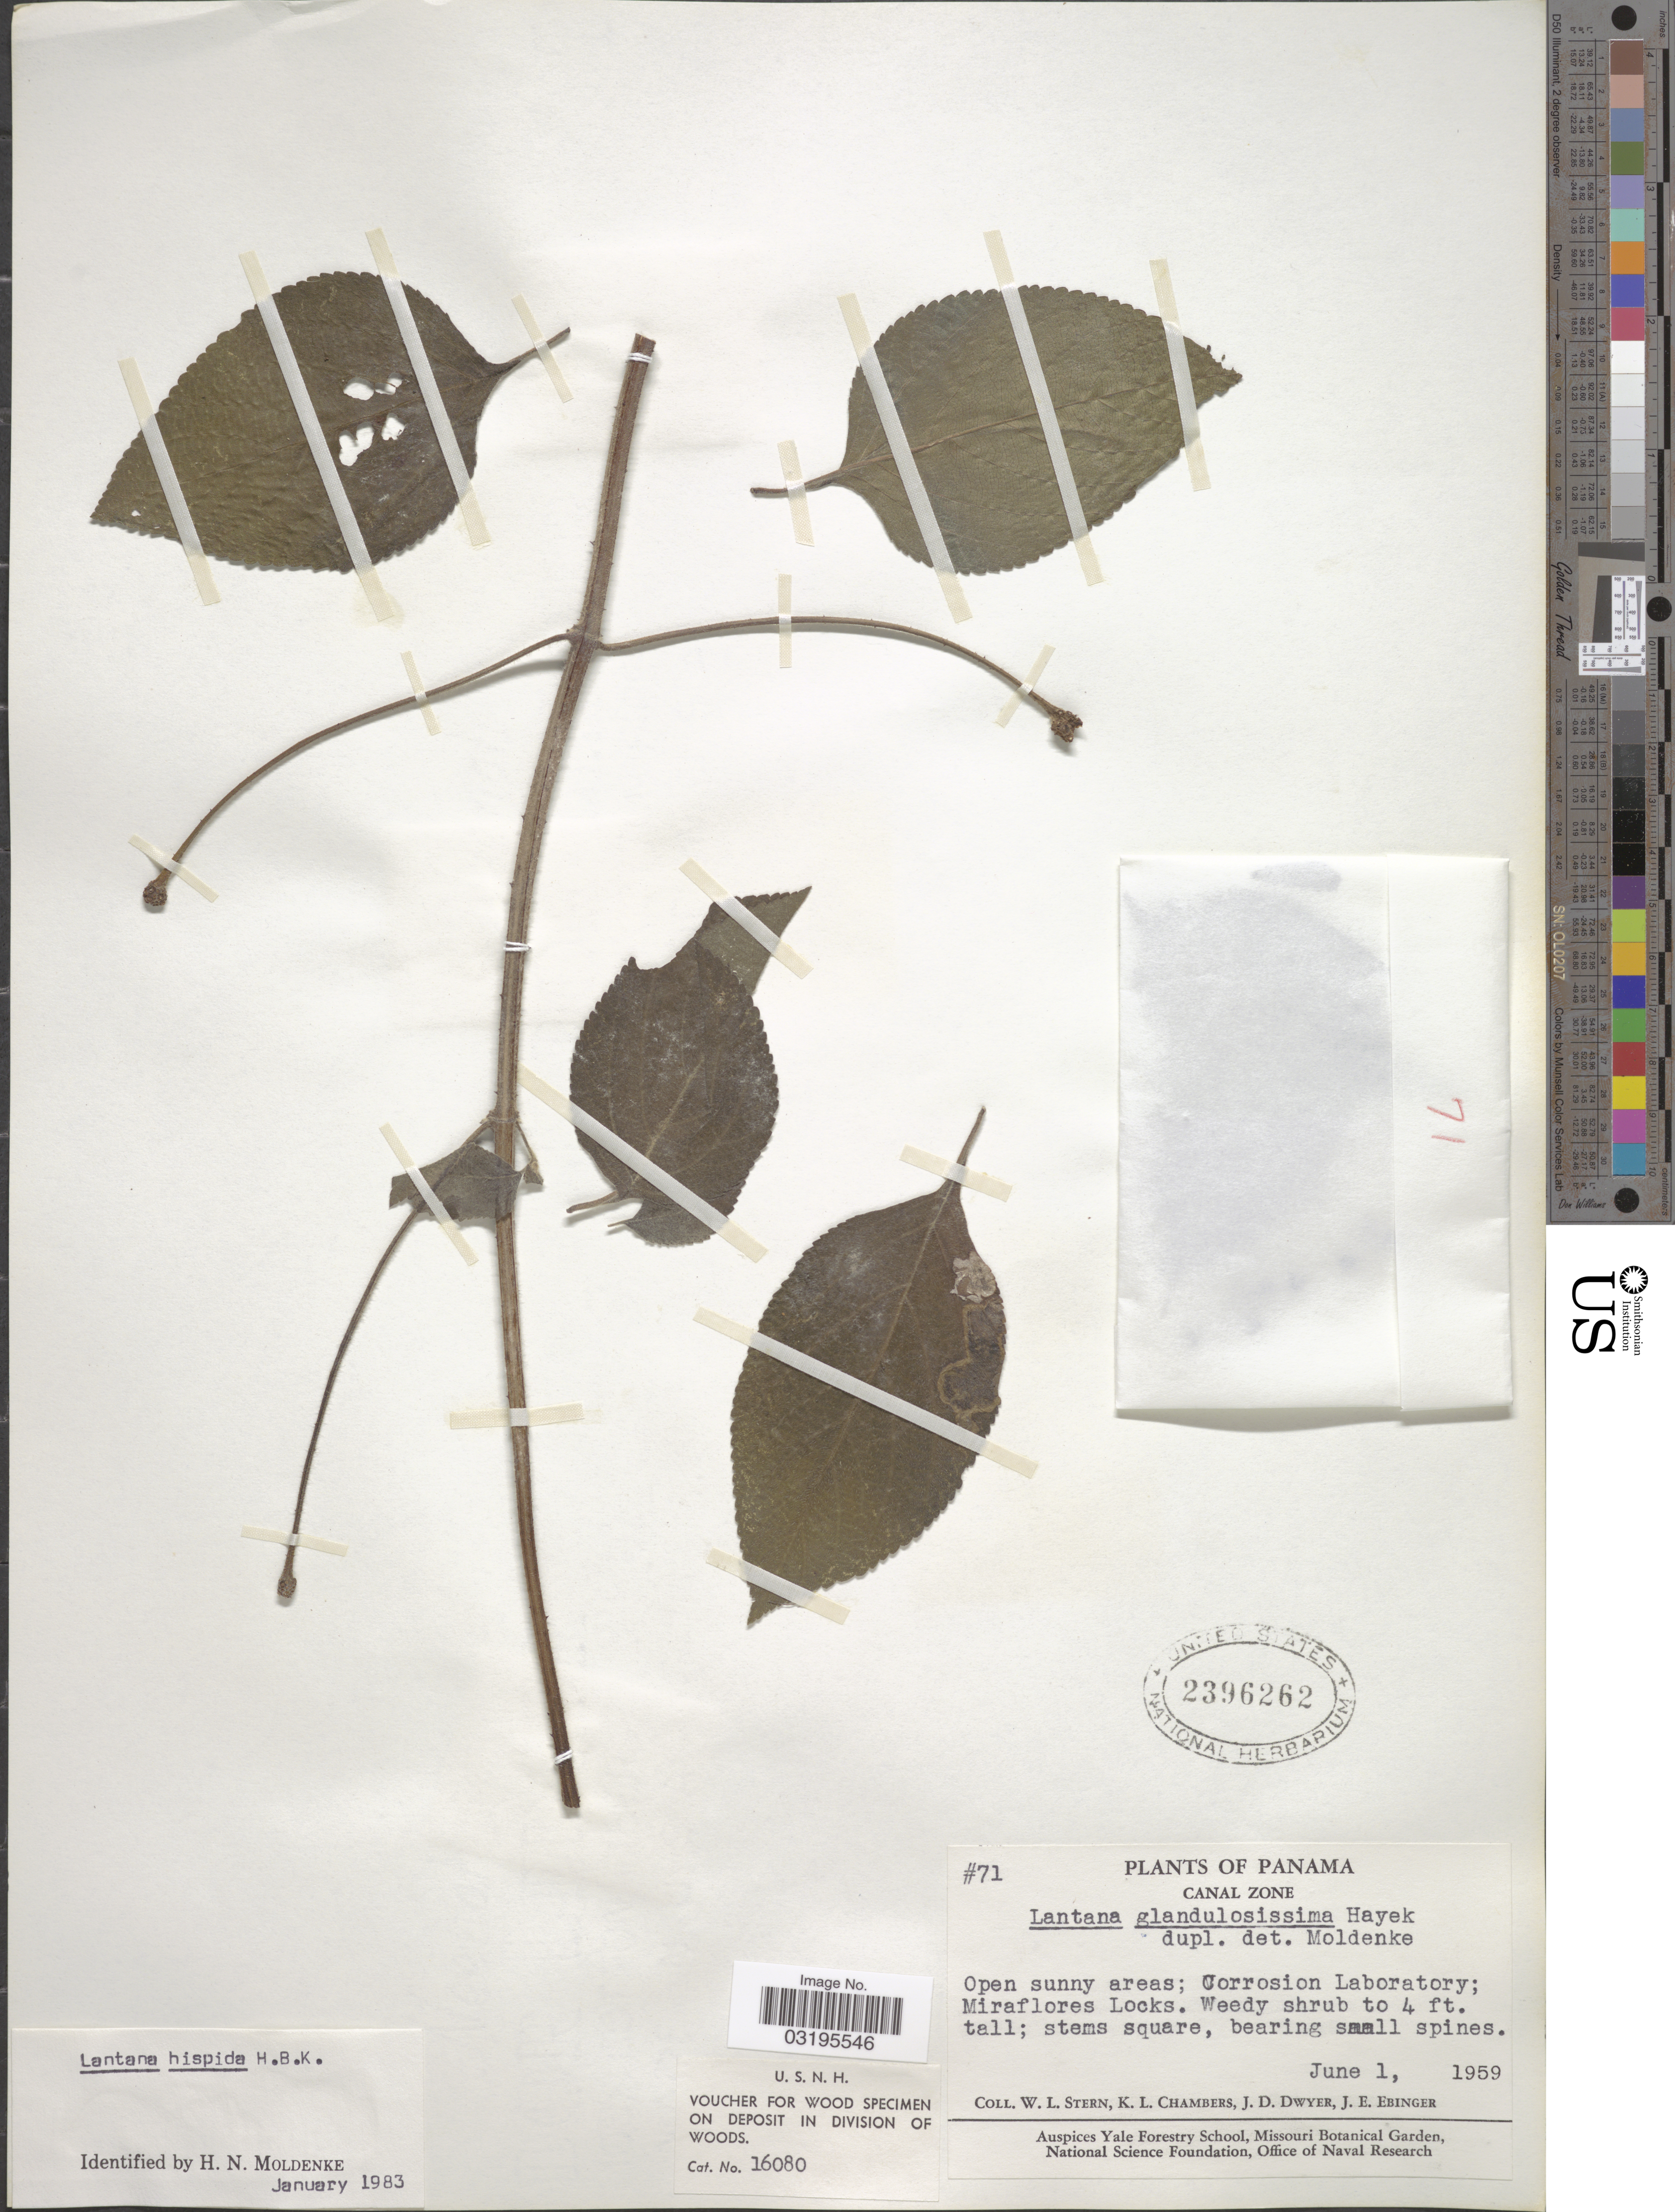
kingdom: Plantae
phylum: Tracheophyta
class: Magnoliopsida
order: Lamiales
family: Verbenaceae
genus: Lantana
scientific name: Lantana hispida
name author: Kunth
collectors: W. L. Stern, K. Chambers, J. D. Dwyer & J. Ebinger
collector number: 71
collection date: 1959-06-01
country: Panama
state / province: Panamá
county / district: Canal Zone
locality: Canal Zone. Corrosion Laboratory; Miraflores Locks.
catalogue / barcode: US 2396262